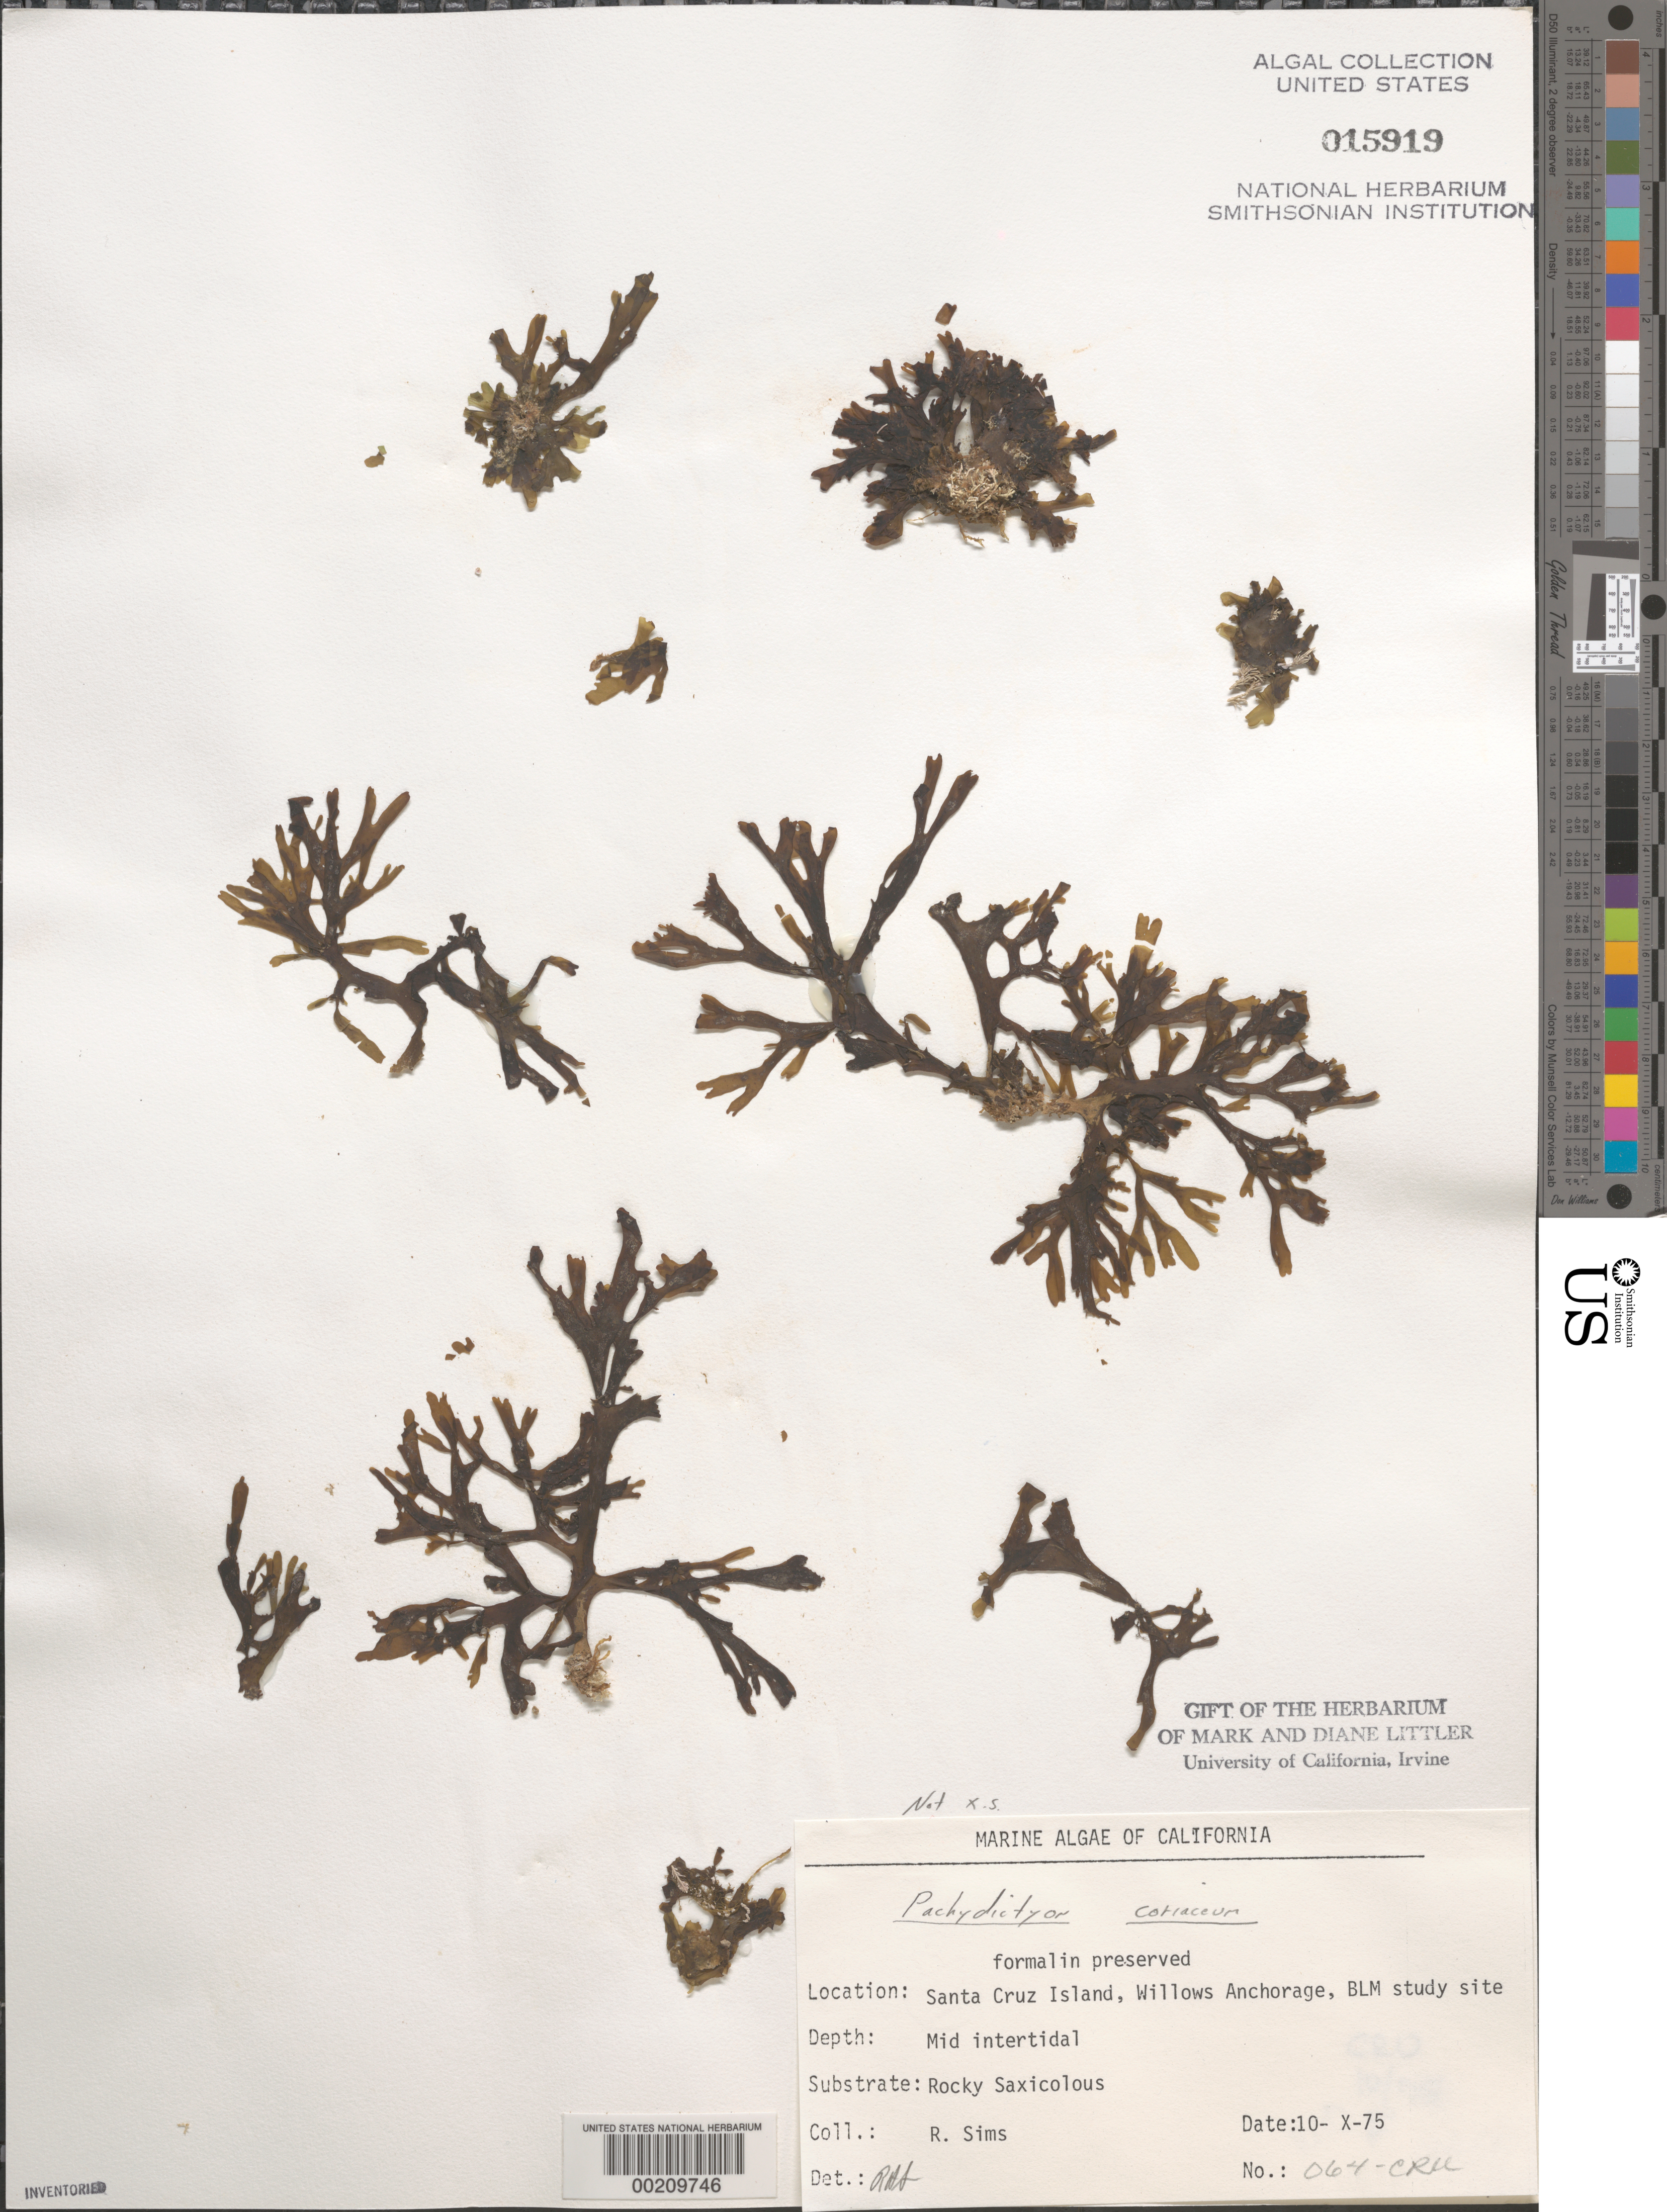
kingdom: Chromista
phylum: Ochrophyta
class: Phaeophyceae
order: Dictyotales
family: Dictyotaceae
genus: Pachydictyon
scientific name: Pachydictyon coriaceum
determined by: Sims, Robert H.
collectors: R. H. Sims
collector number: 064-cru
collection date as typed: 10 Oct 1975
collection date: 1975-10-10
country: United States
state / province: California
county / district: Santa Barbara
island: Santa Cruz Island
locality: Willows Anchorage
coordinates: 33 57'38"N, 119 45'18"W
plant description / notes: BLM-SOCALBIGHT Rocky Intertidal Survey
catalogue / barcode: US 15919